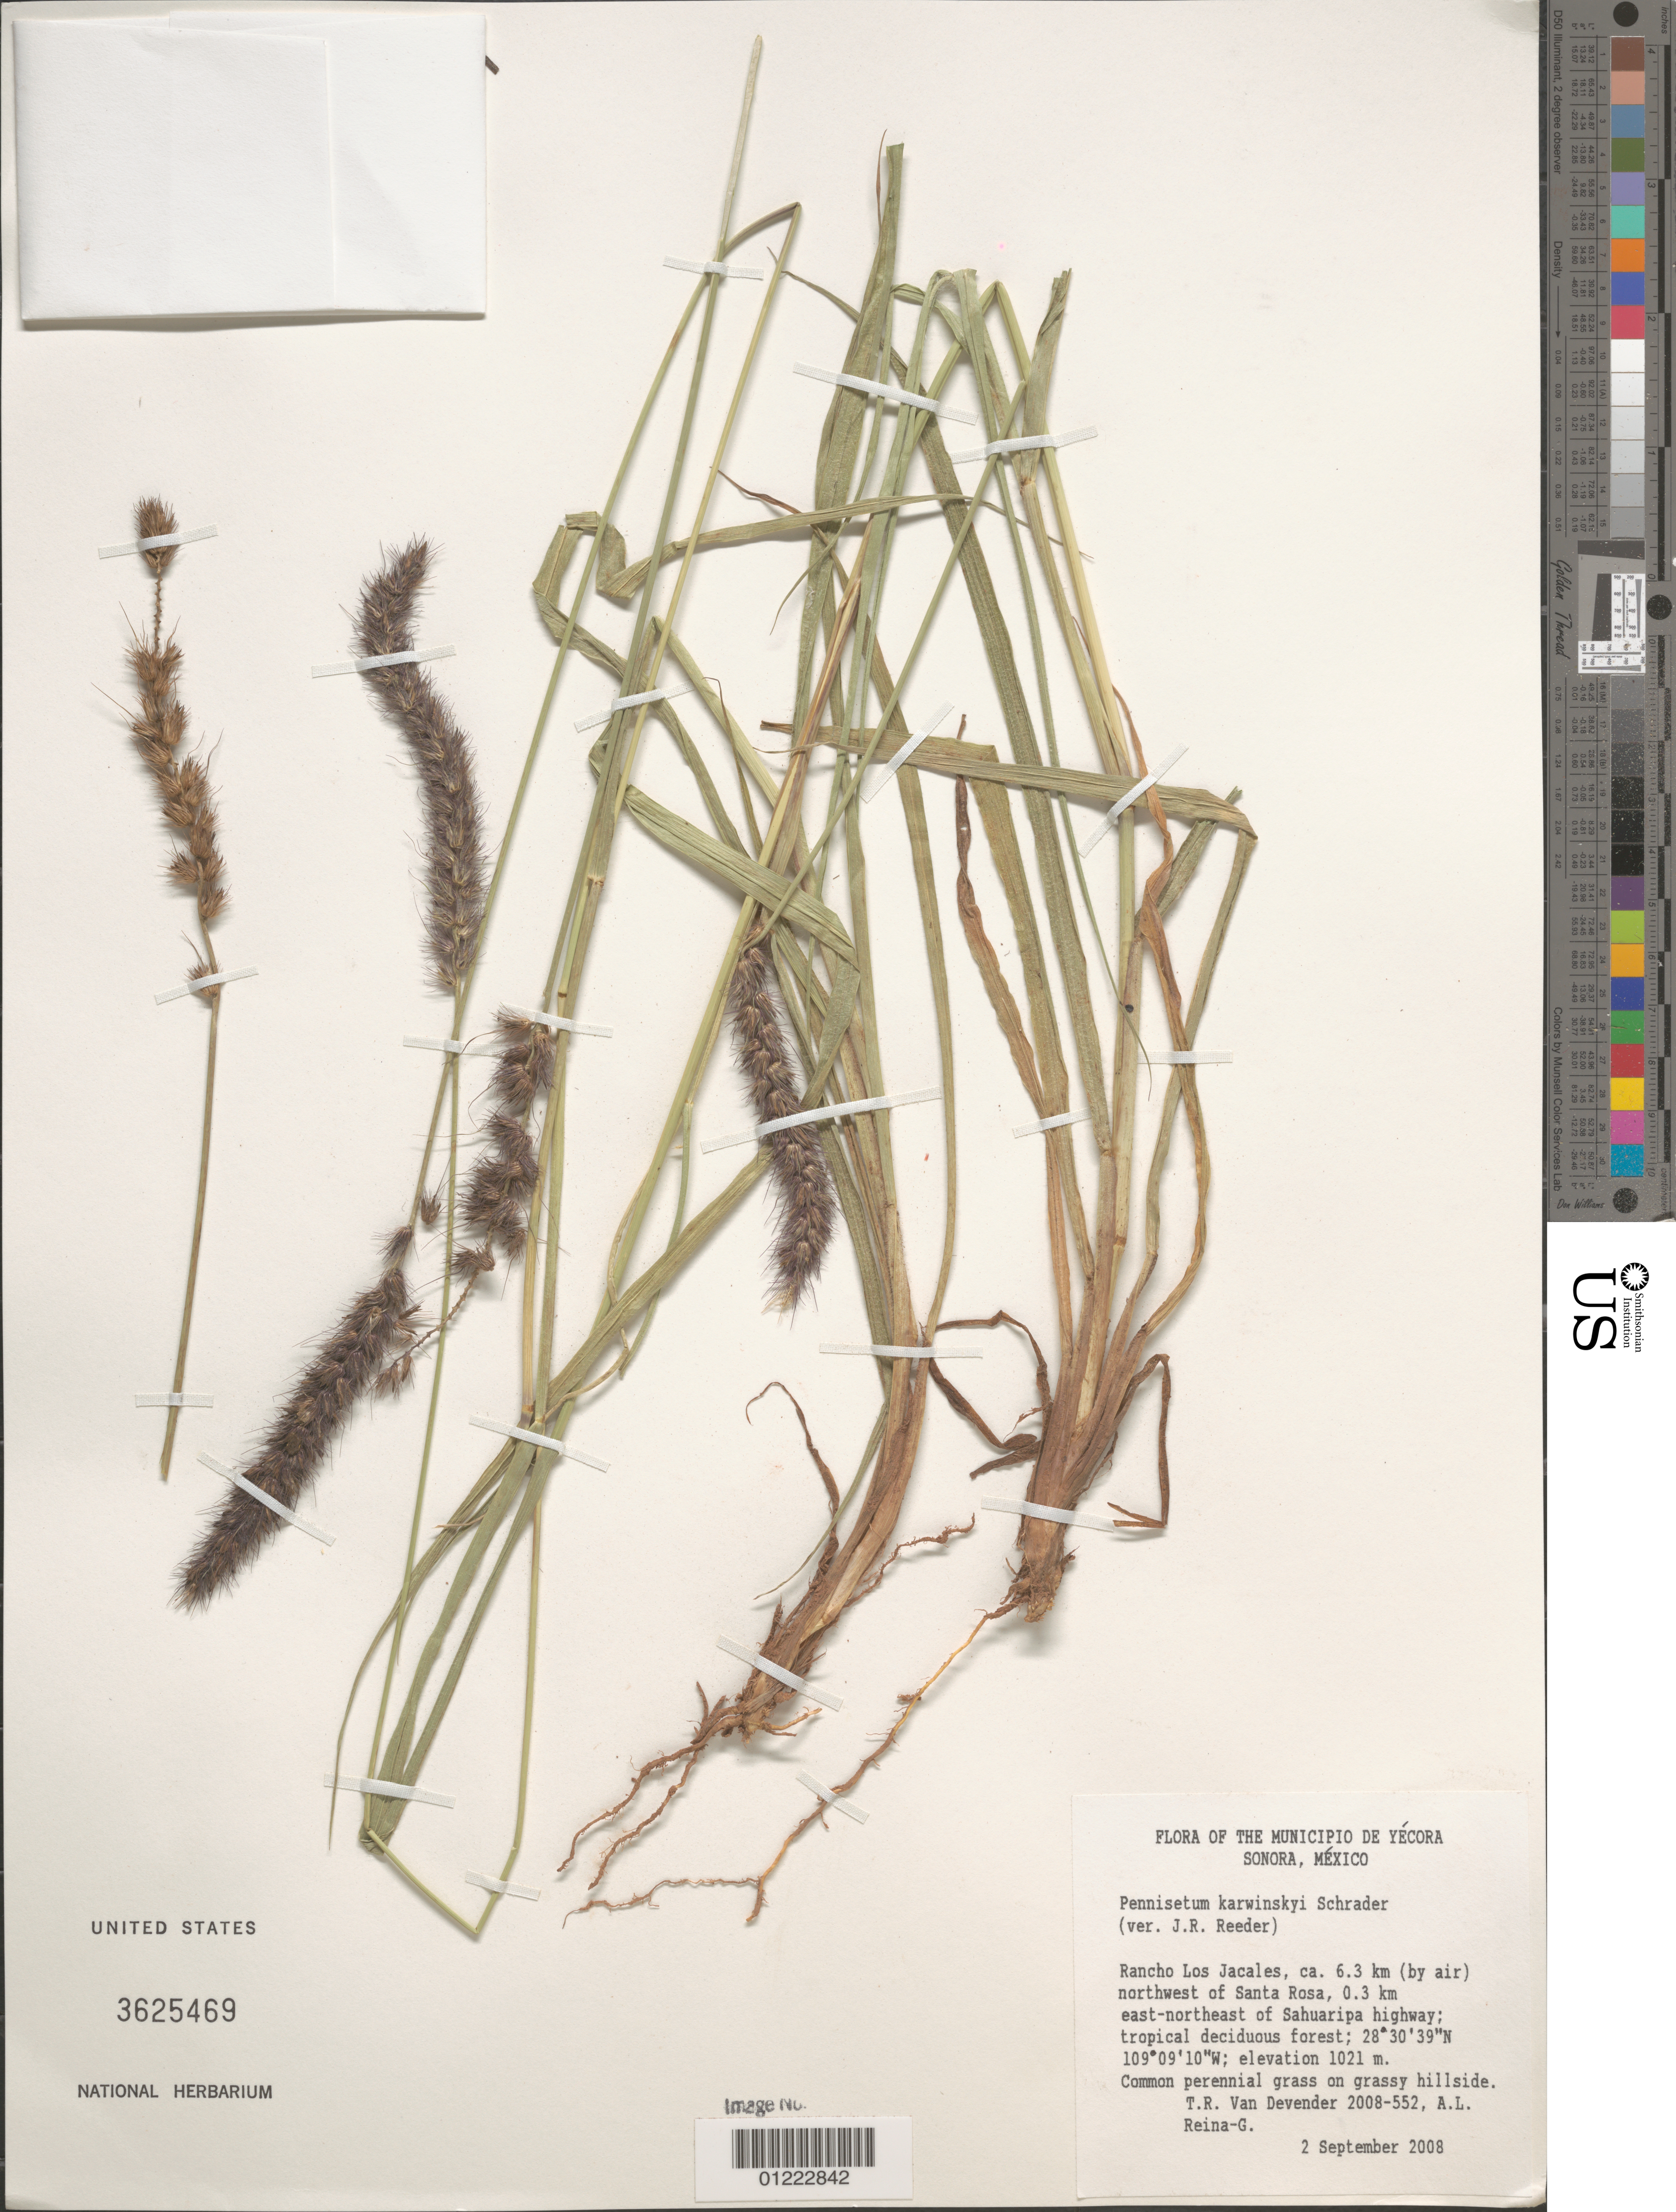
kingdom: Plantae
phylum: Tracheophyta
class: Liliopsida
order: Poales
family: Poaceae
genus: Pennisetum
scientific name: Pennisetum karwinskyi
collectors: T. R. Van Devender & A. L. Reina G.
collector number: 2008-552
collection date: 2008-09-02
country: Mexico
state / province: Sonora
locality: Rancho Los Jacales, ca. 6.3 km (by air) northwest of Santa Rosa, 0.3 km east-northeast of Sahuaripa highway, Municipio de Yecora Sonora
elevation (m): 1021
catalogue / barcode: US 3625469